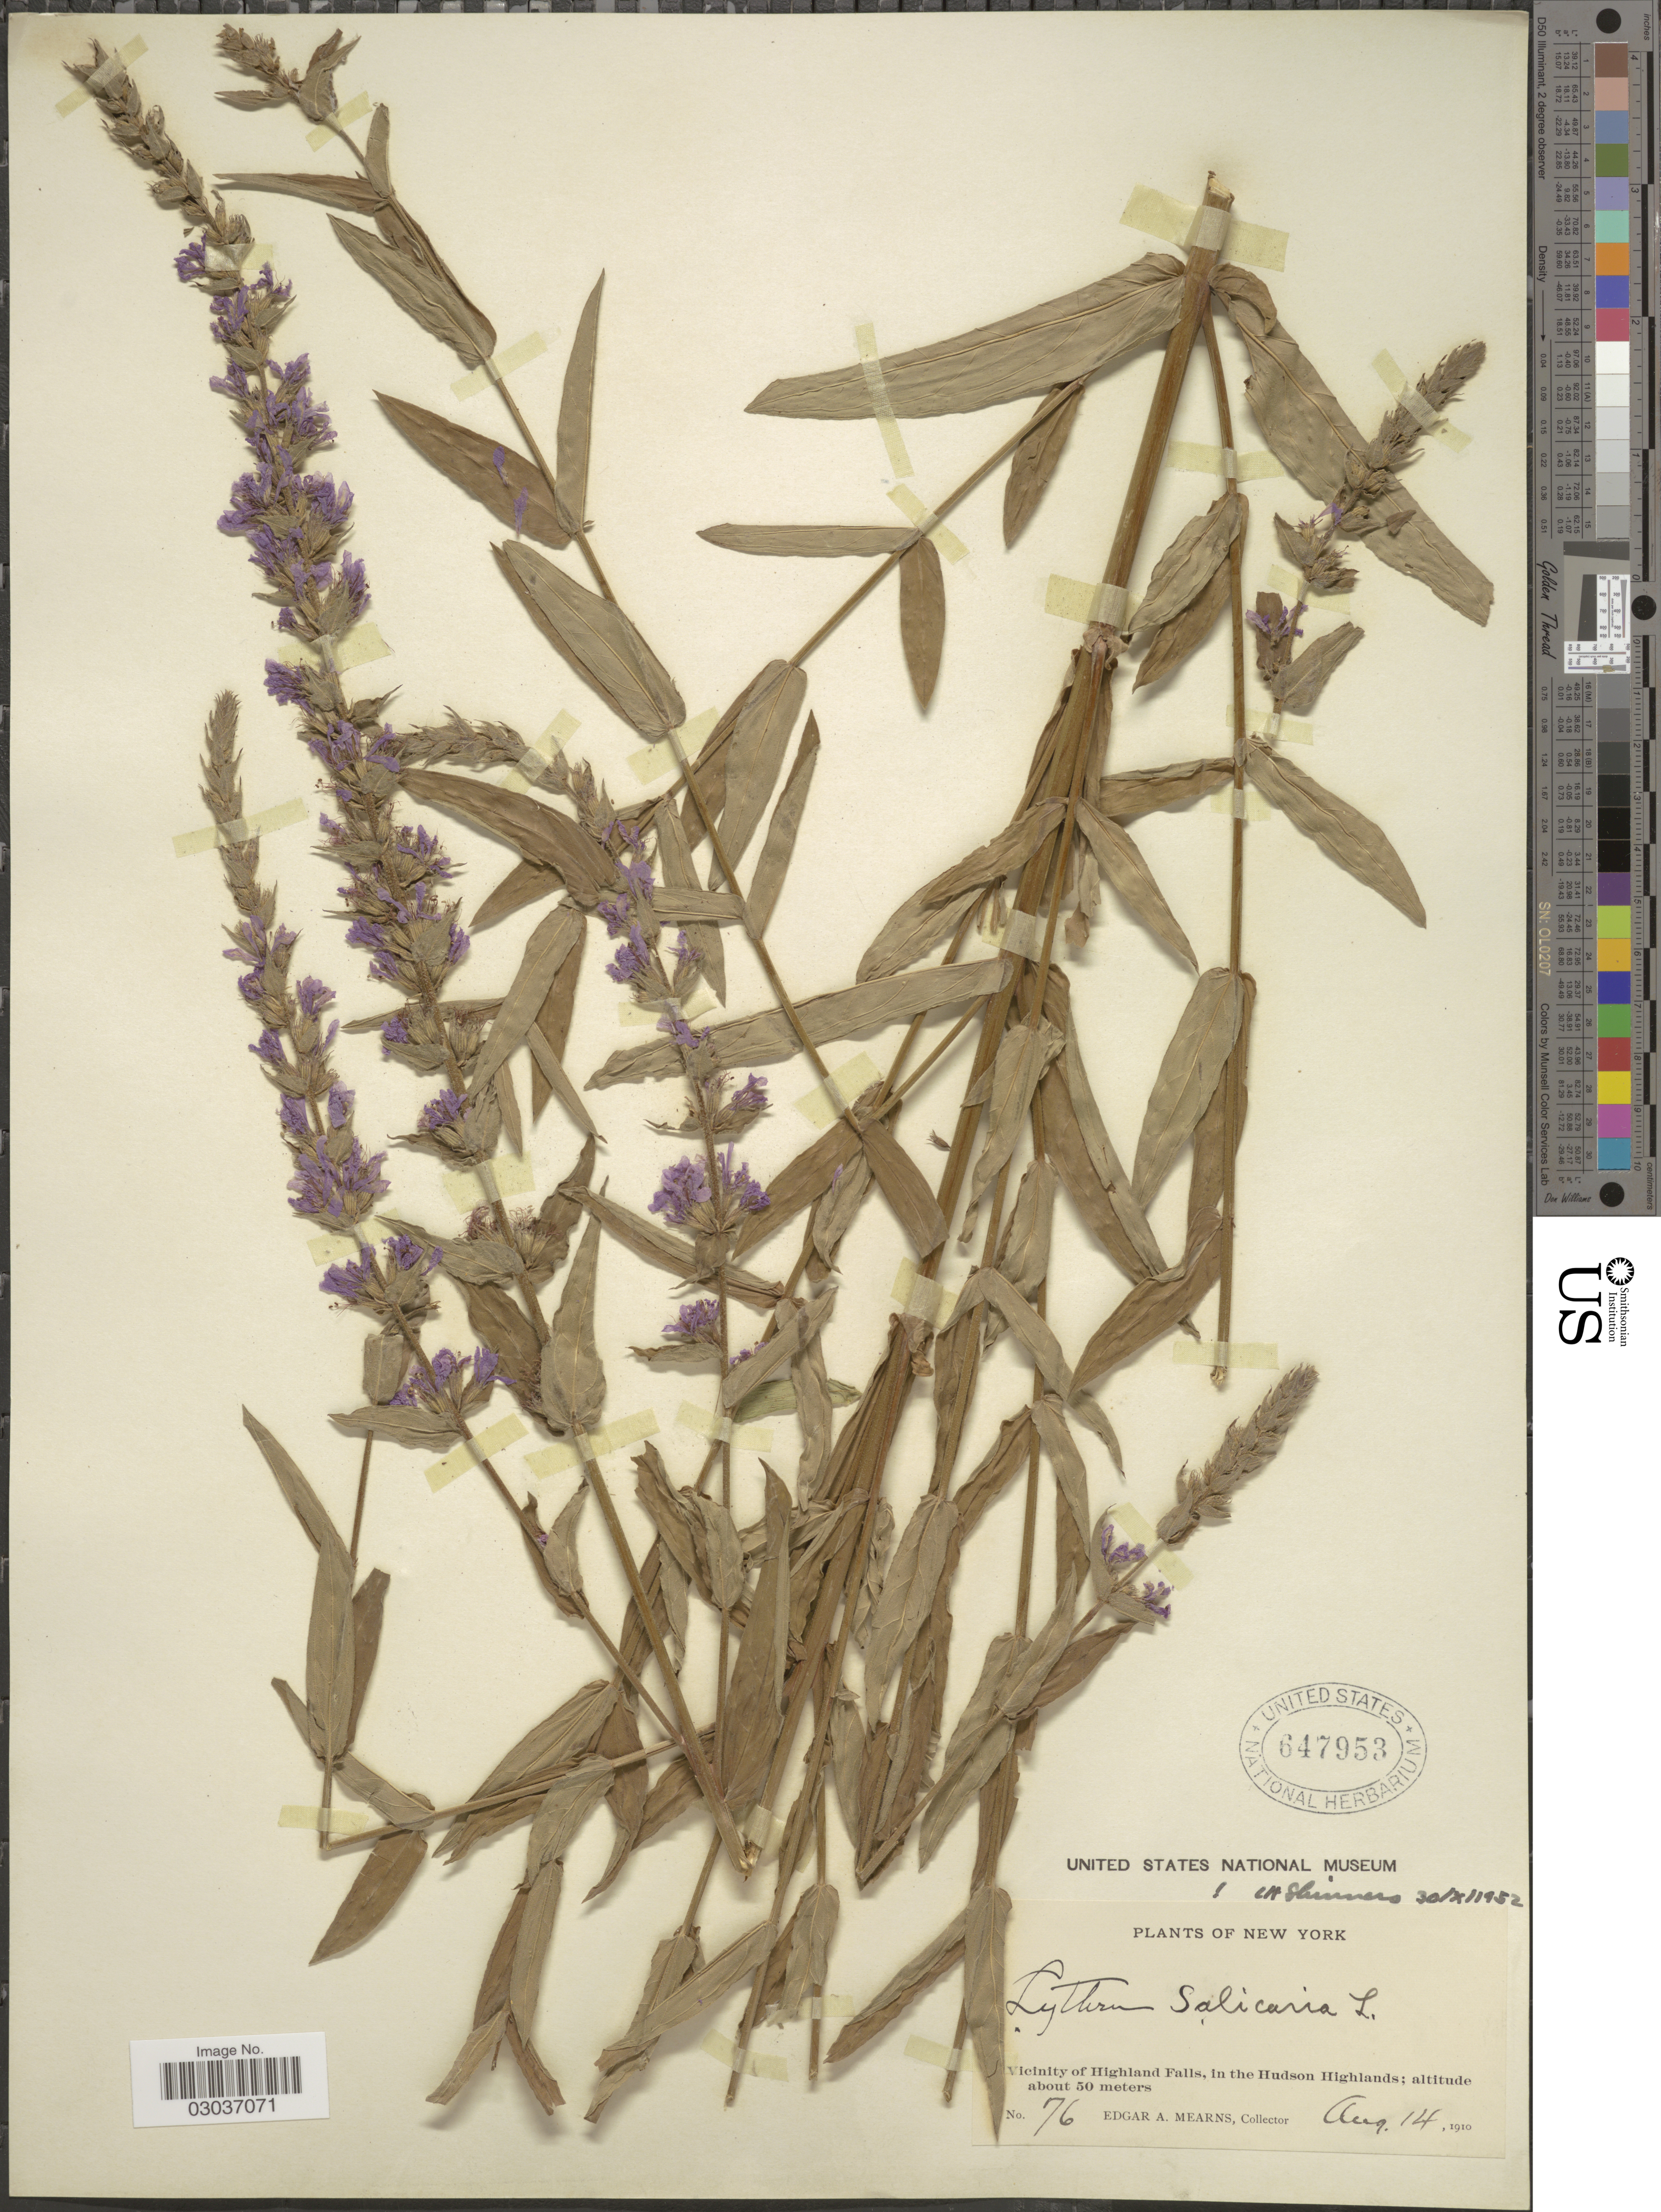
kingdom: Plantae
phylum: Tracheophyta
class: Magnoliopsida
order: Myrtales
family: Lythraceae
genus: Lythrum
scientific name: Lythrum salicaria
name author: L.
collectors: E. A. Mearns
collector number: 76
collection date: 1910-08-14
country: United States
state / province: New York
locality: Vicinity of Highland Falls, in the Hudson Highlands.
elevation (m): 50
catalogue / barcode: US 647953